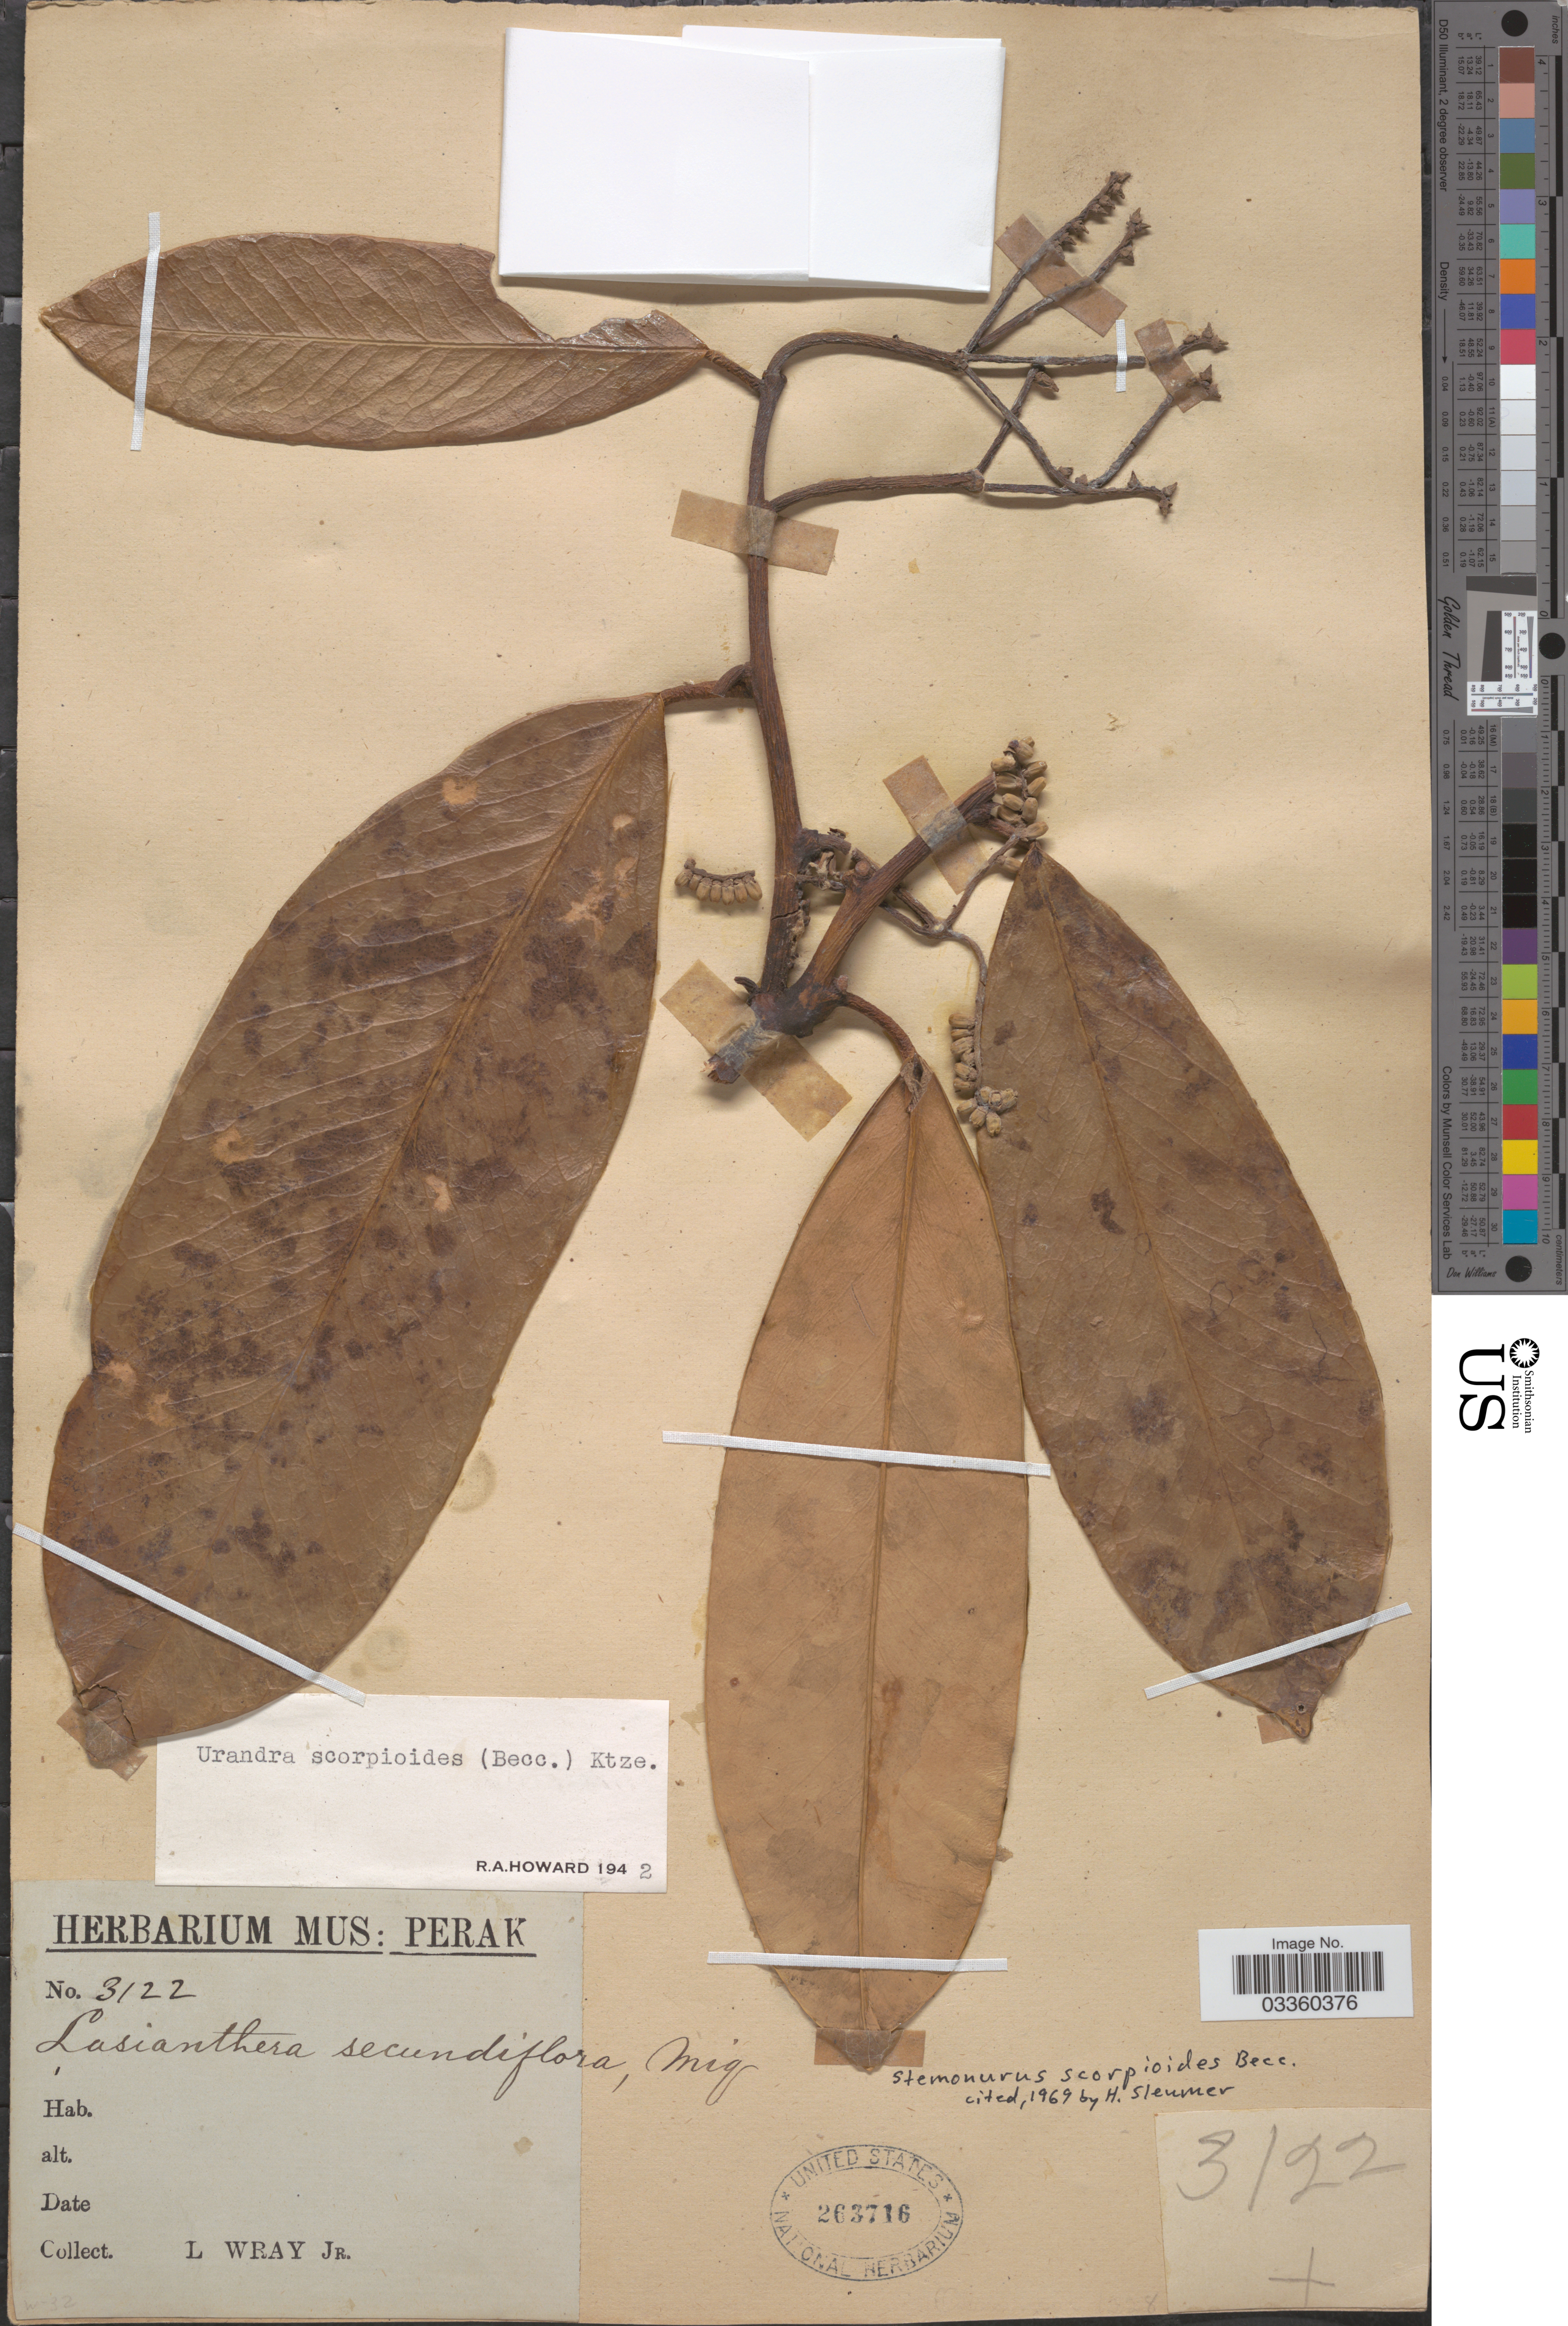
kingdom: Plantae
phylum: Tracheophyta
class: Magnoliopsida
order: Cardiopteridales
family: Stemonuraceae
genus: Codiocarpus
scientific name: Codiocarpus andamanicus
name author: (Kurz) R.A. Howard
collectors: L. Wray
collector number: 3122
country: Malaysia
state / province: Perak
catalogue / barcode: US 263716